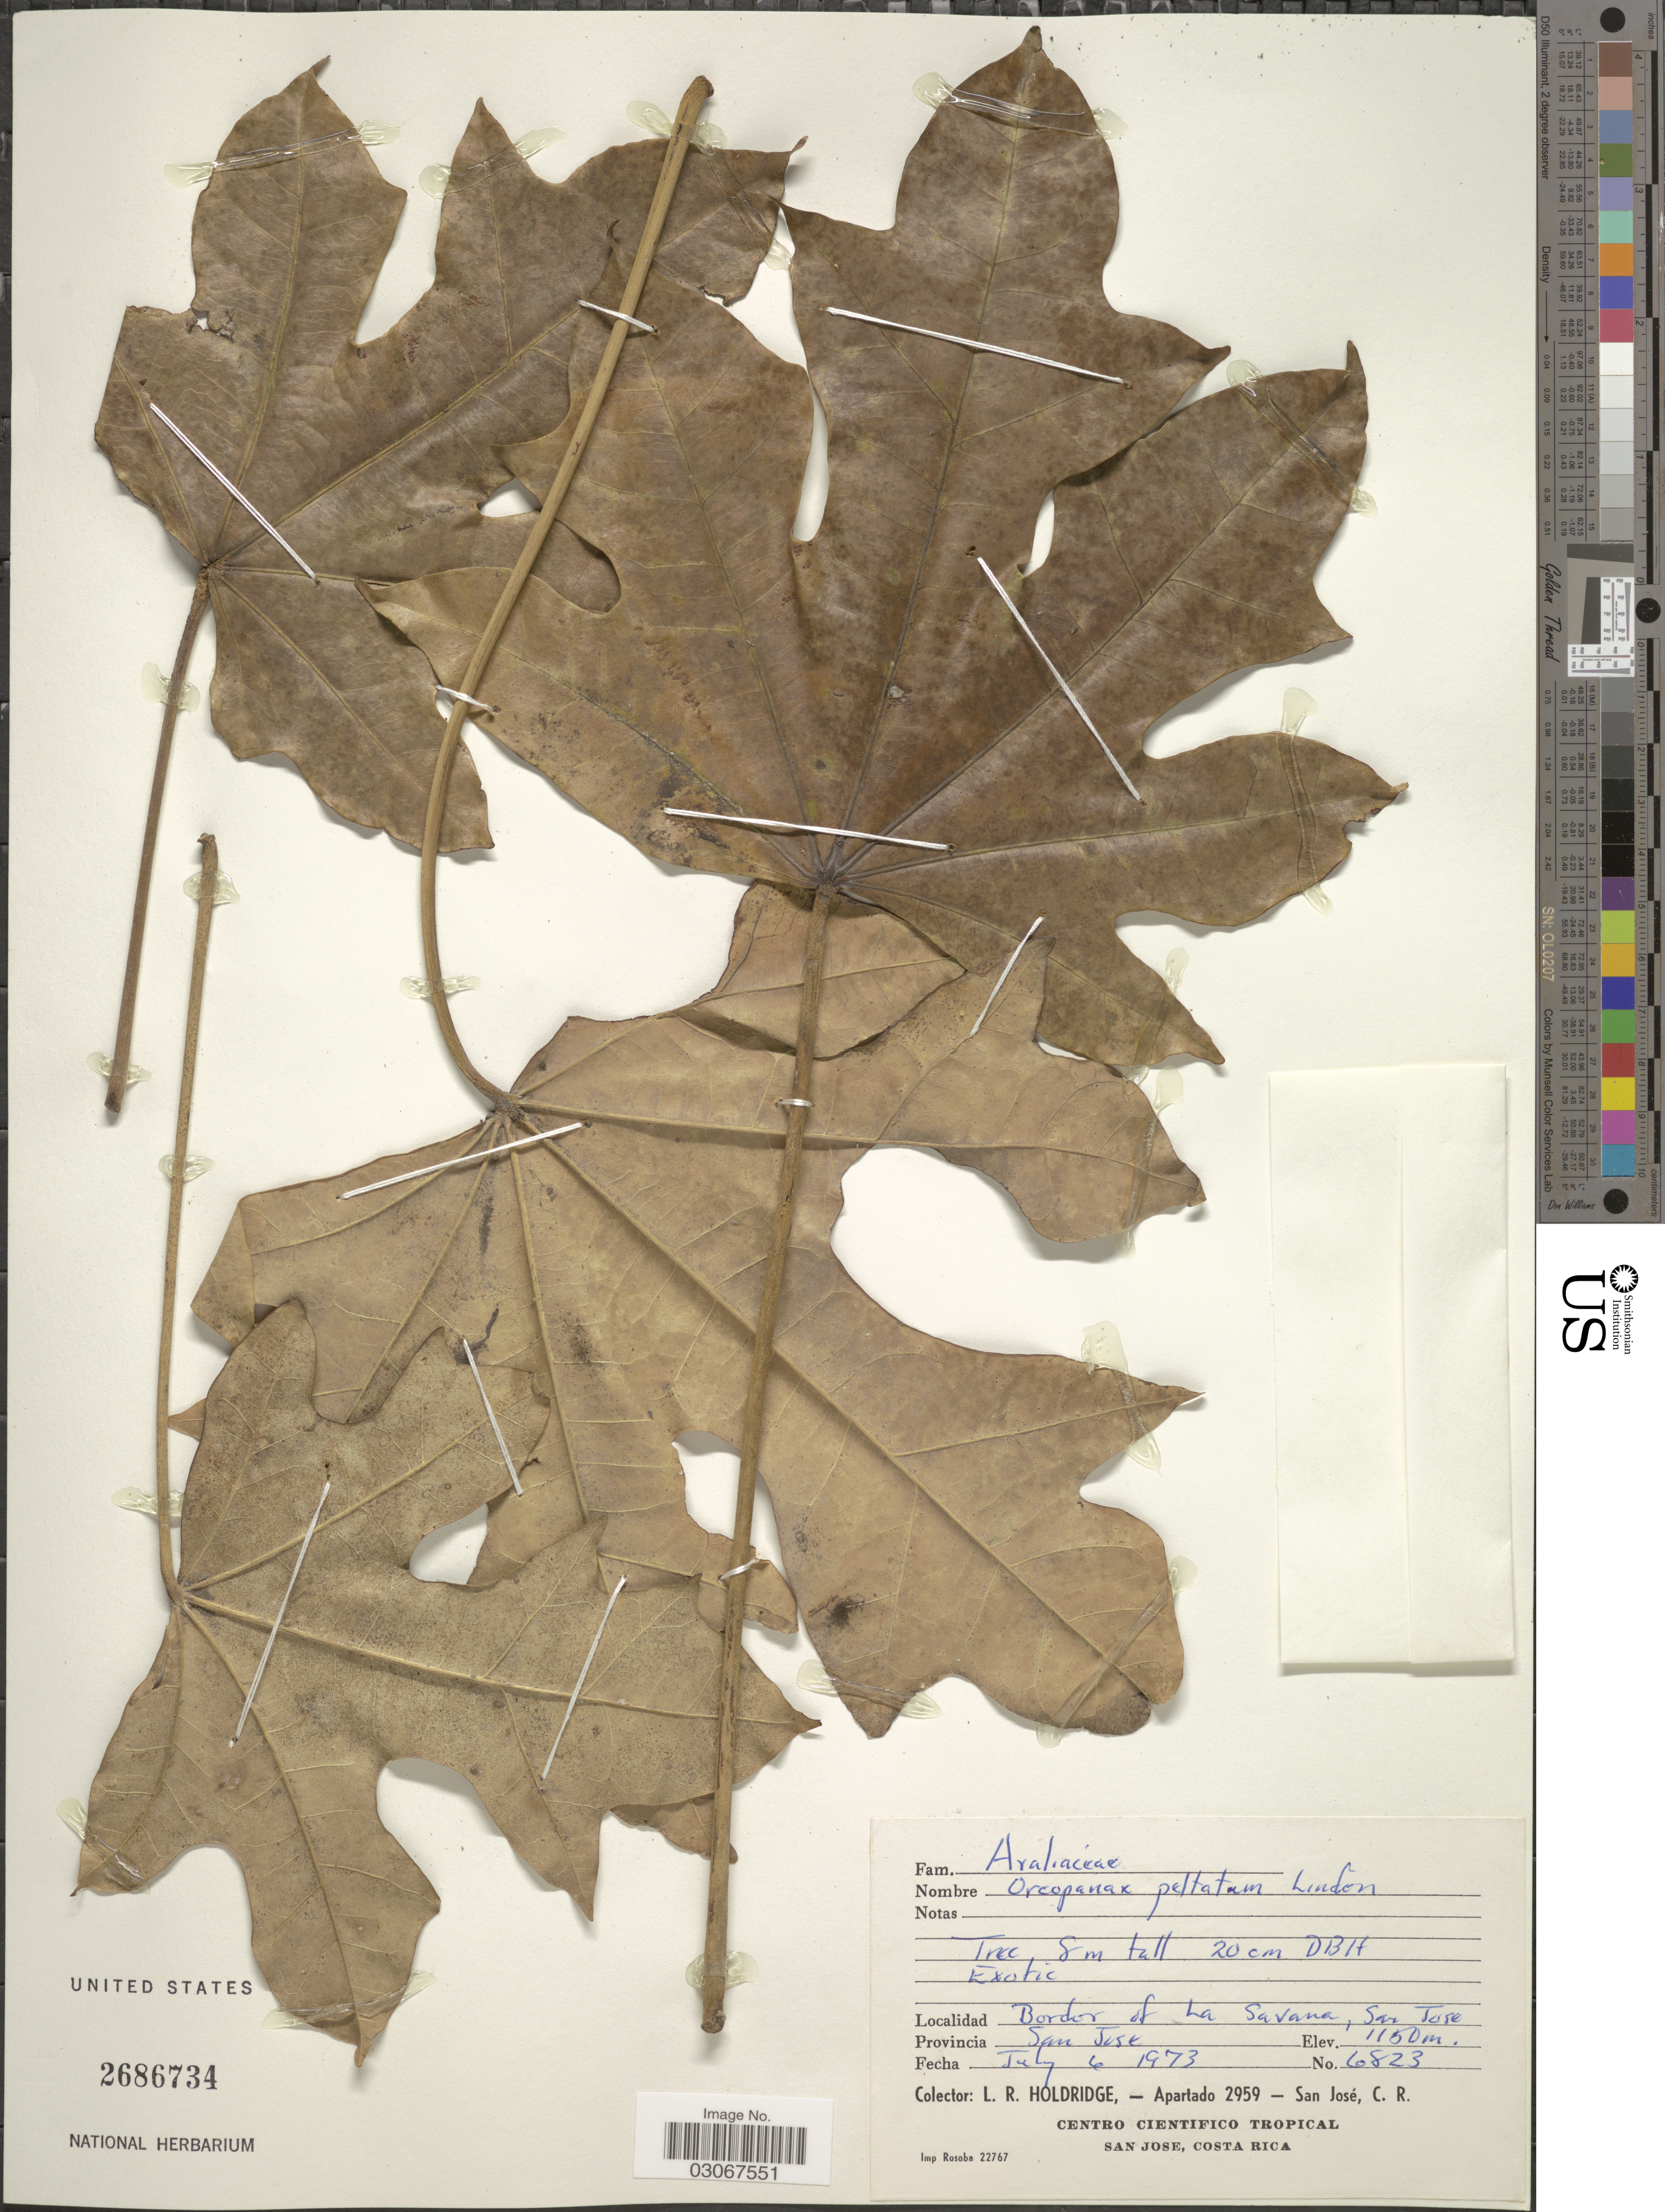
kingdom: Plantae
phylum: Tracheophyta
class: Magnoliopsida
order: Apiales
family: Araliaceae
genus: Oreopanax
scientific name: Oreopanax peltatus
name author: Linden ex Regel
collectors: L. Holdridge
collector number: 6823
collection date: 1973-07-06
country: Costa Rica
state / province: San José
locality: Border of La Savana, San Jose.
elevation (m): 1150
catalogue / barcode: US 2686734